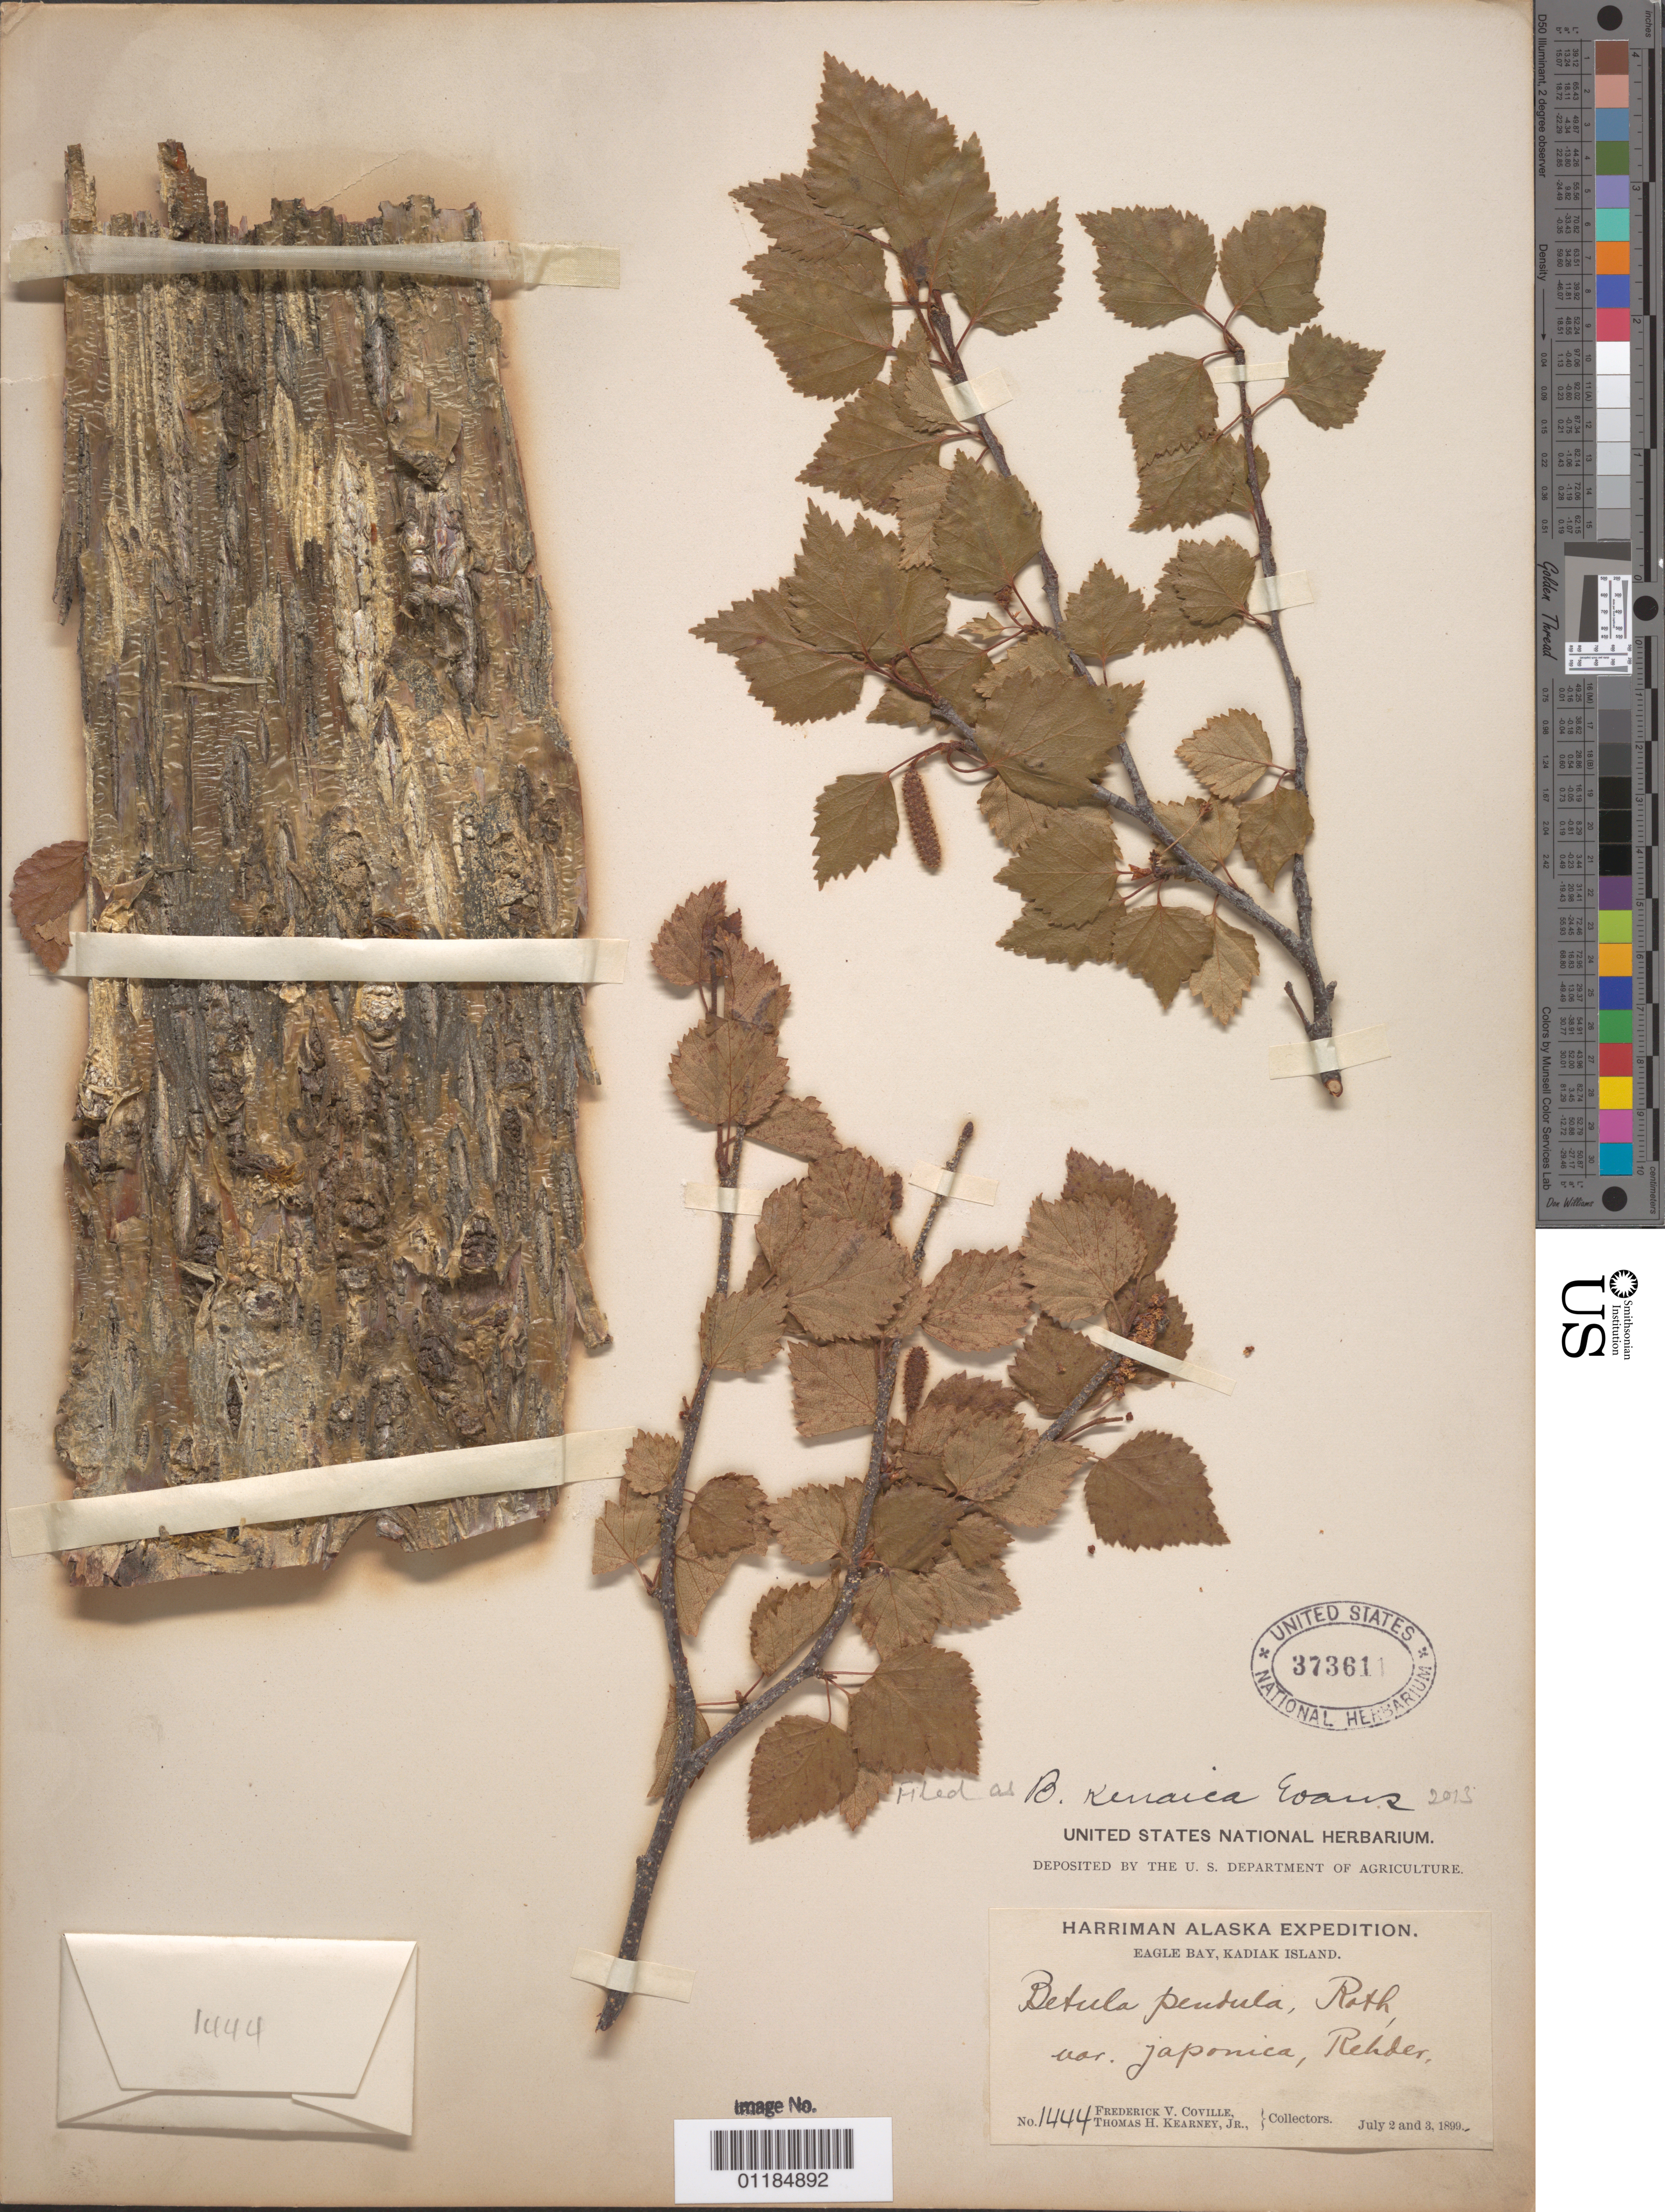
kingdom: Plantae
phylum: Tracheophyta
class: Magnoliopsida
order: Fagales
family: Betulaceae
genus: Betula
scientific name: Betula kenaica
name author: W.H. Evans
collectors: F. V. Coville & T. H. Kearney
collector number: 1444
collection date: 1899-07-02,1899-07-03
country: United States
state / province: Alaska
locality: Eagle Bay, Kadiak Island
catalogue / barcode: US 373611